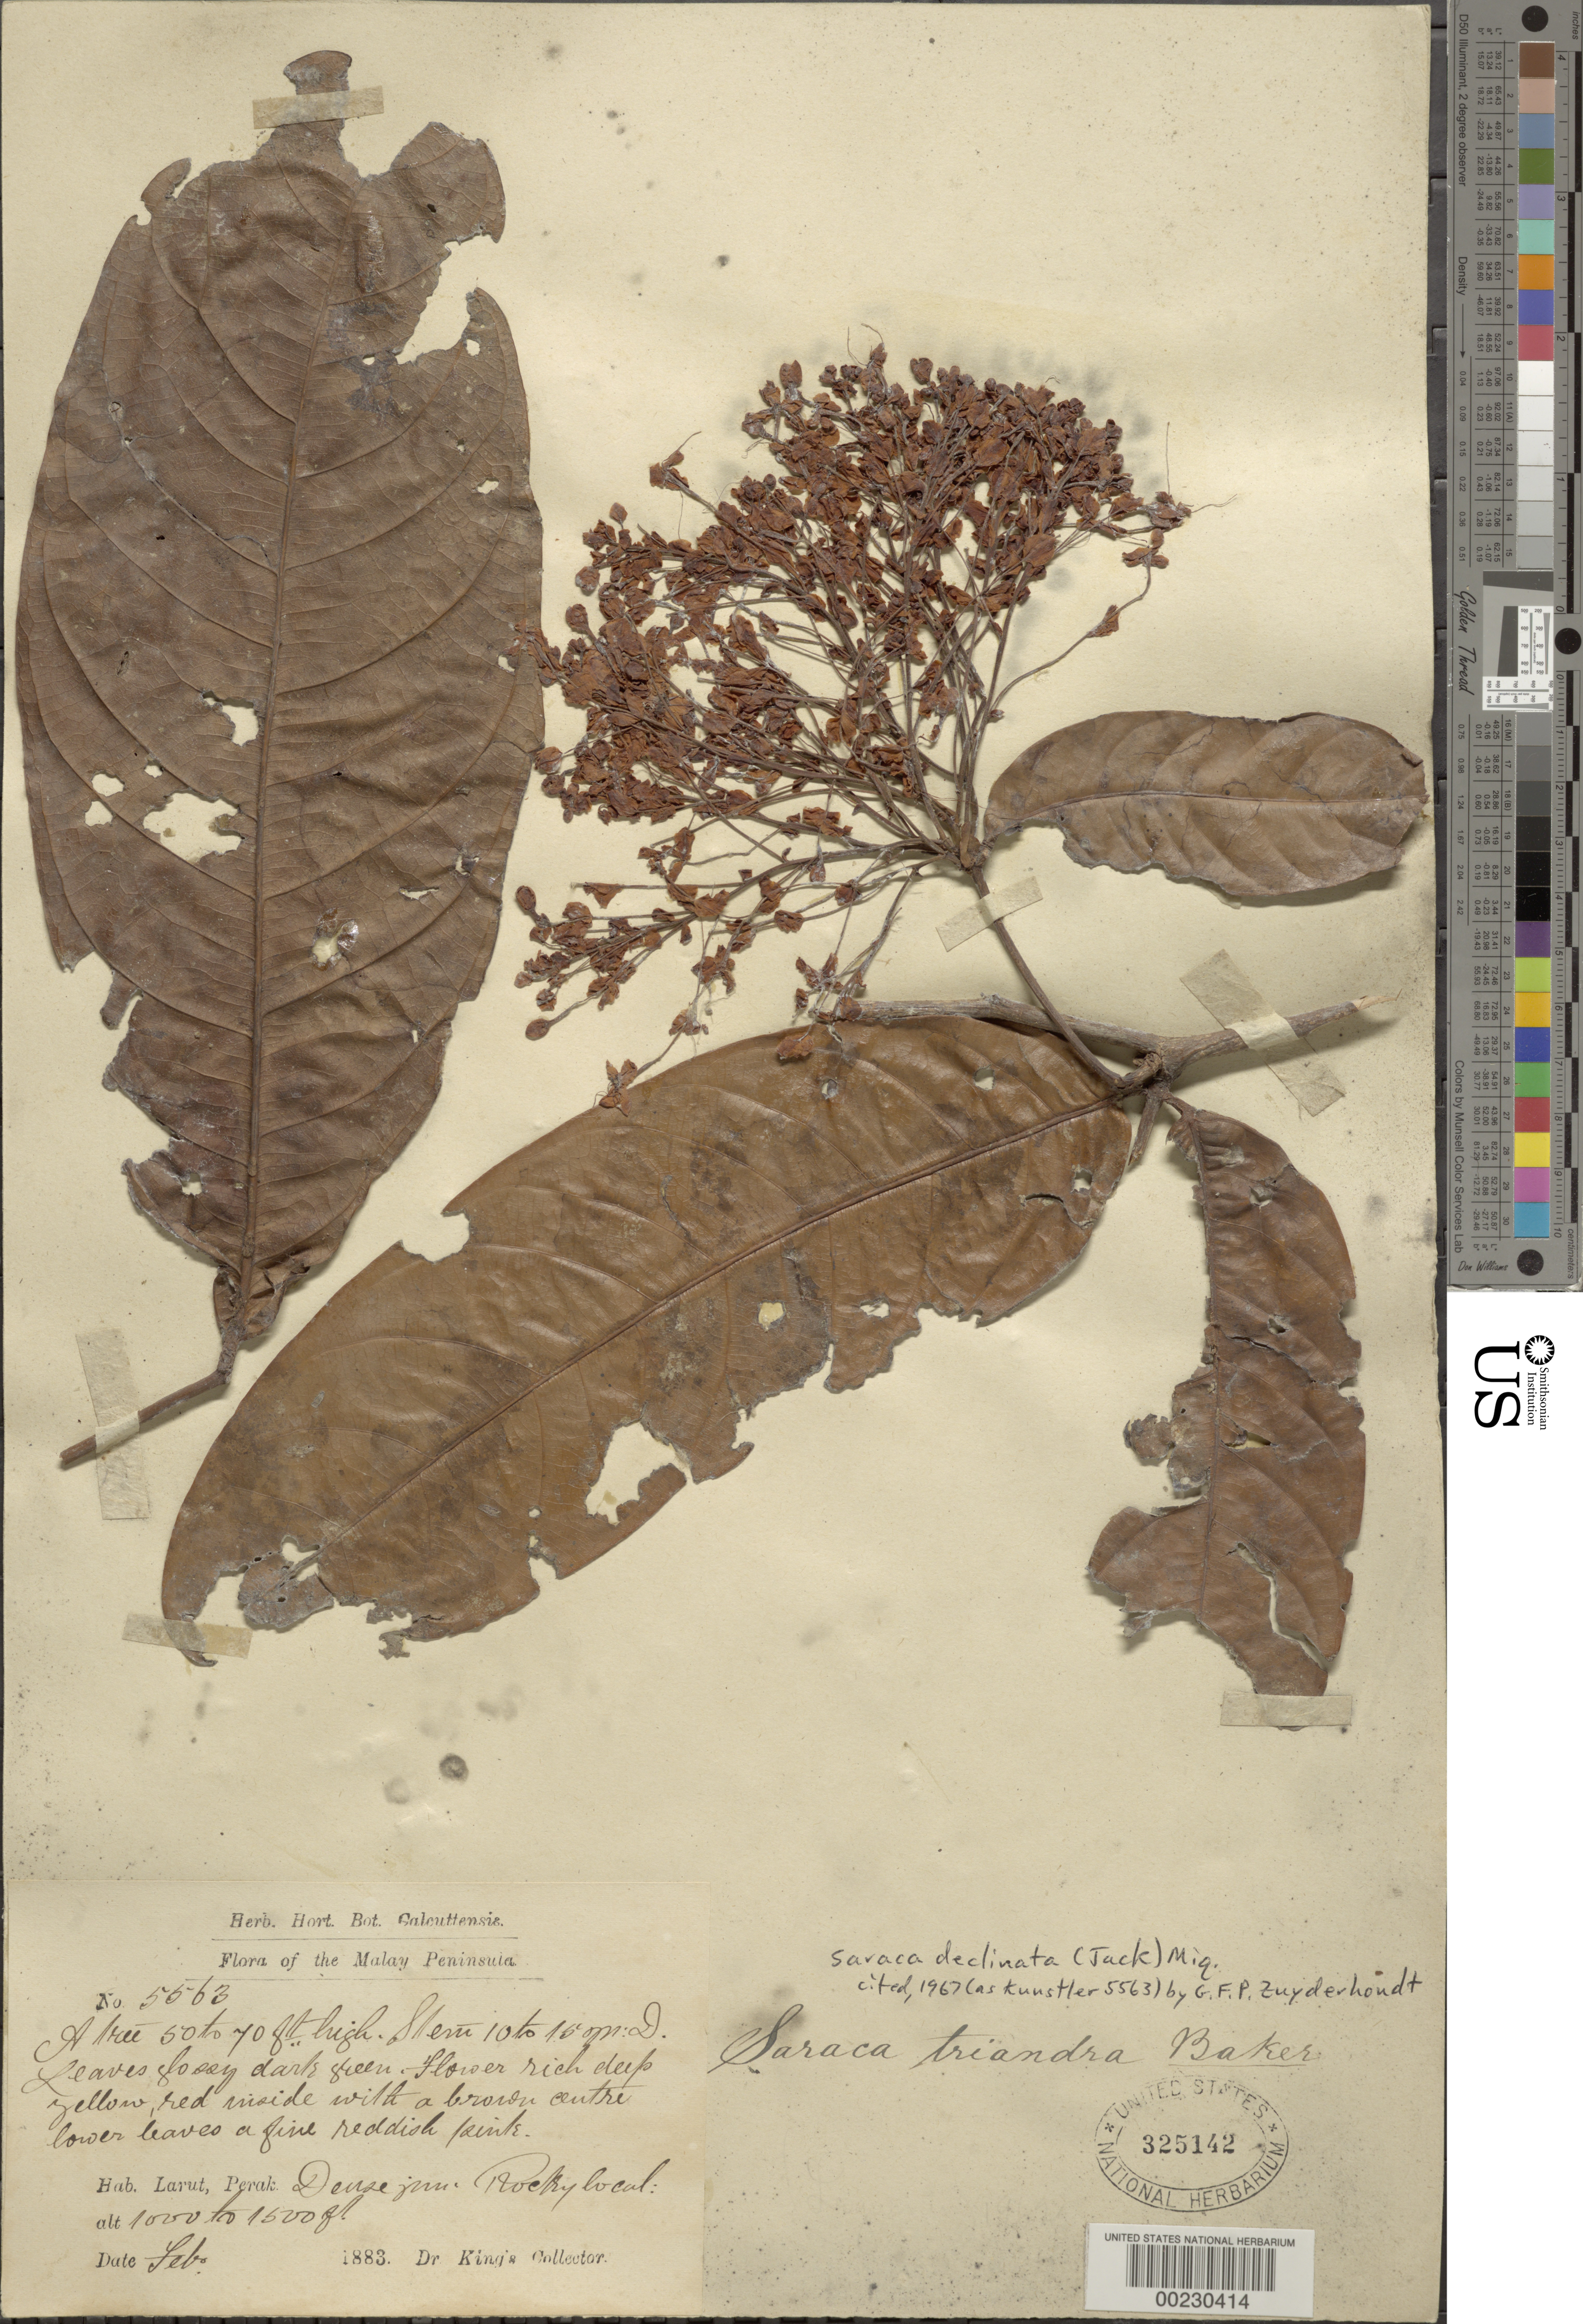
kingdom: Plantae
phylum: Tracheophyta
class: Magnoliopsida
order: Fabales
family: Fabaceae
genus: Saraca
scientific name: Saraca declinata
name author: (J.G. Jack) Miq.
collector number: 5663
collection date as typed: Feb 1883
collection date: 1883-02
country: Malaysia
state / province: Perak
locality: Larut [Malay Peninsula]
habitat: Dense jungle; rocky local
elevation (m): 305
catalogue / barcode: US 325142